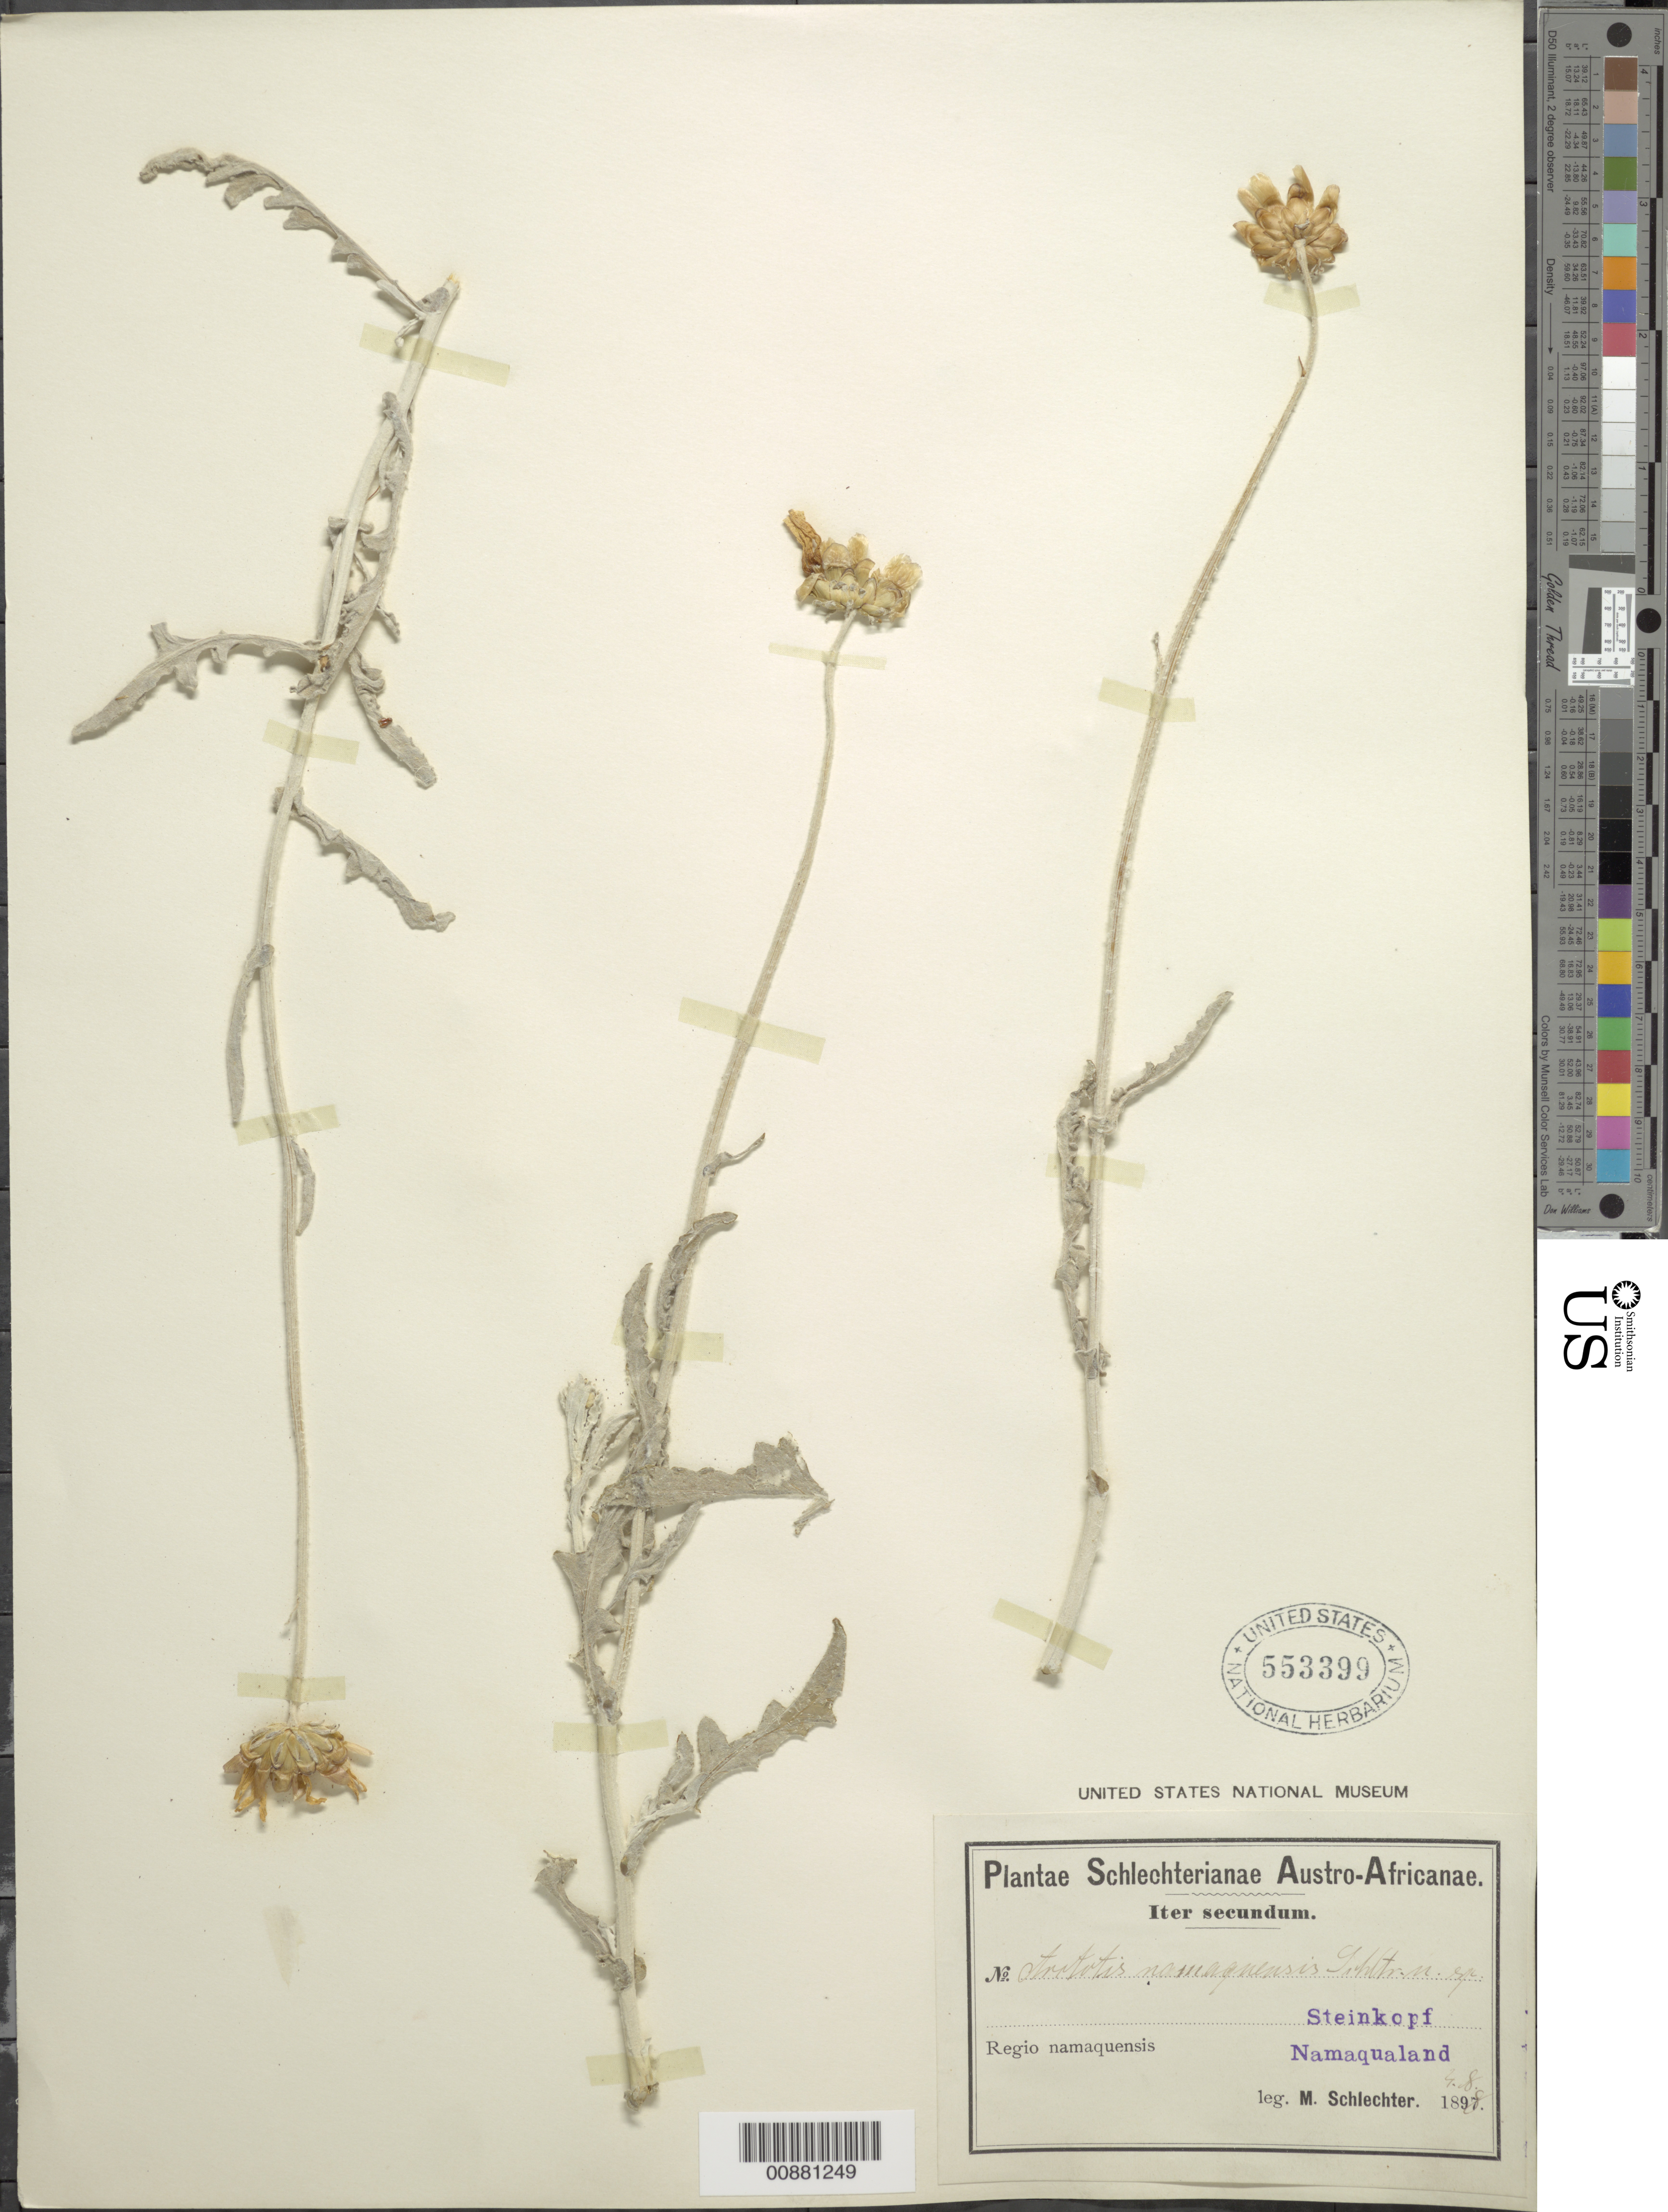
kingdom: Plantae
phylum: Tracheophyta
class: Magnoliopsida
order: Asterales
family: Asteraceae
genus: Arctotis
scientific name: Arctotis namaquana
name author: Schltr.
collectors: M. Schlecter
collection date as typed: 4 August 1898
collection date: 1898-08-04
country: South Africa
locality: Steinkopf, Namaqualand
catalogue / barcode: US 553399